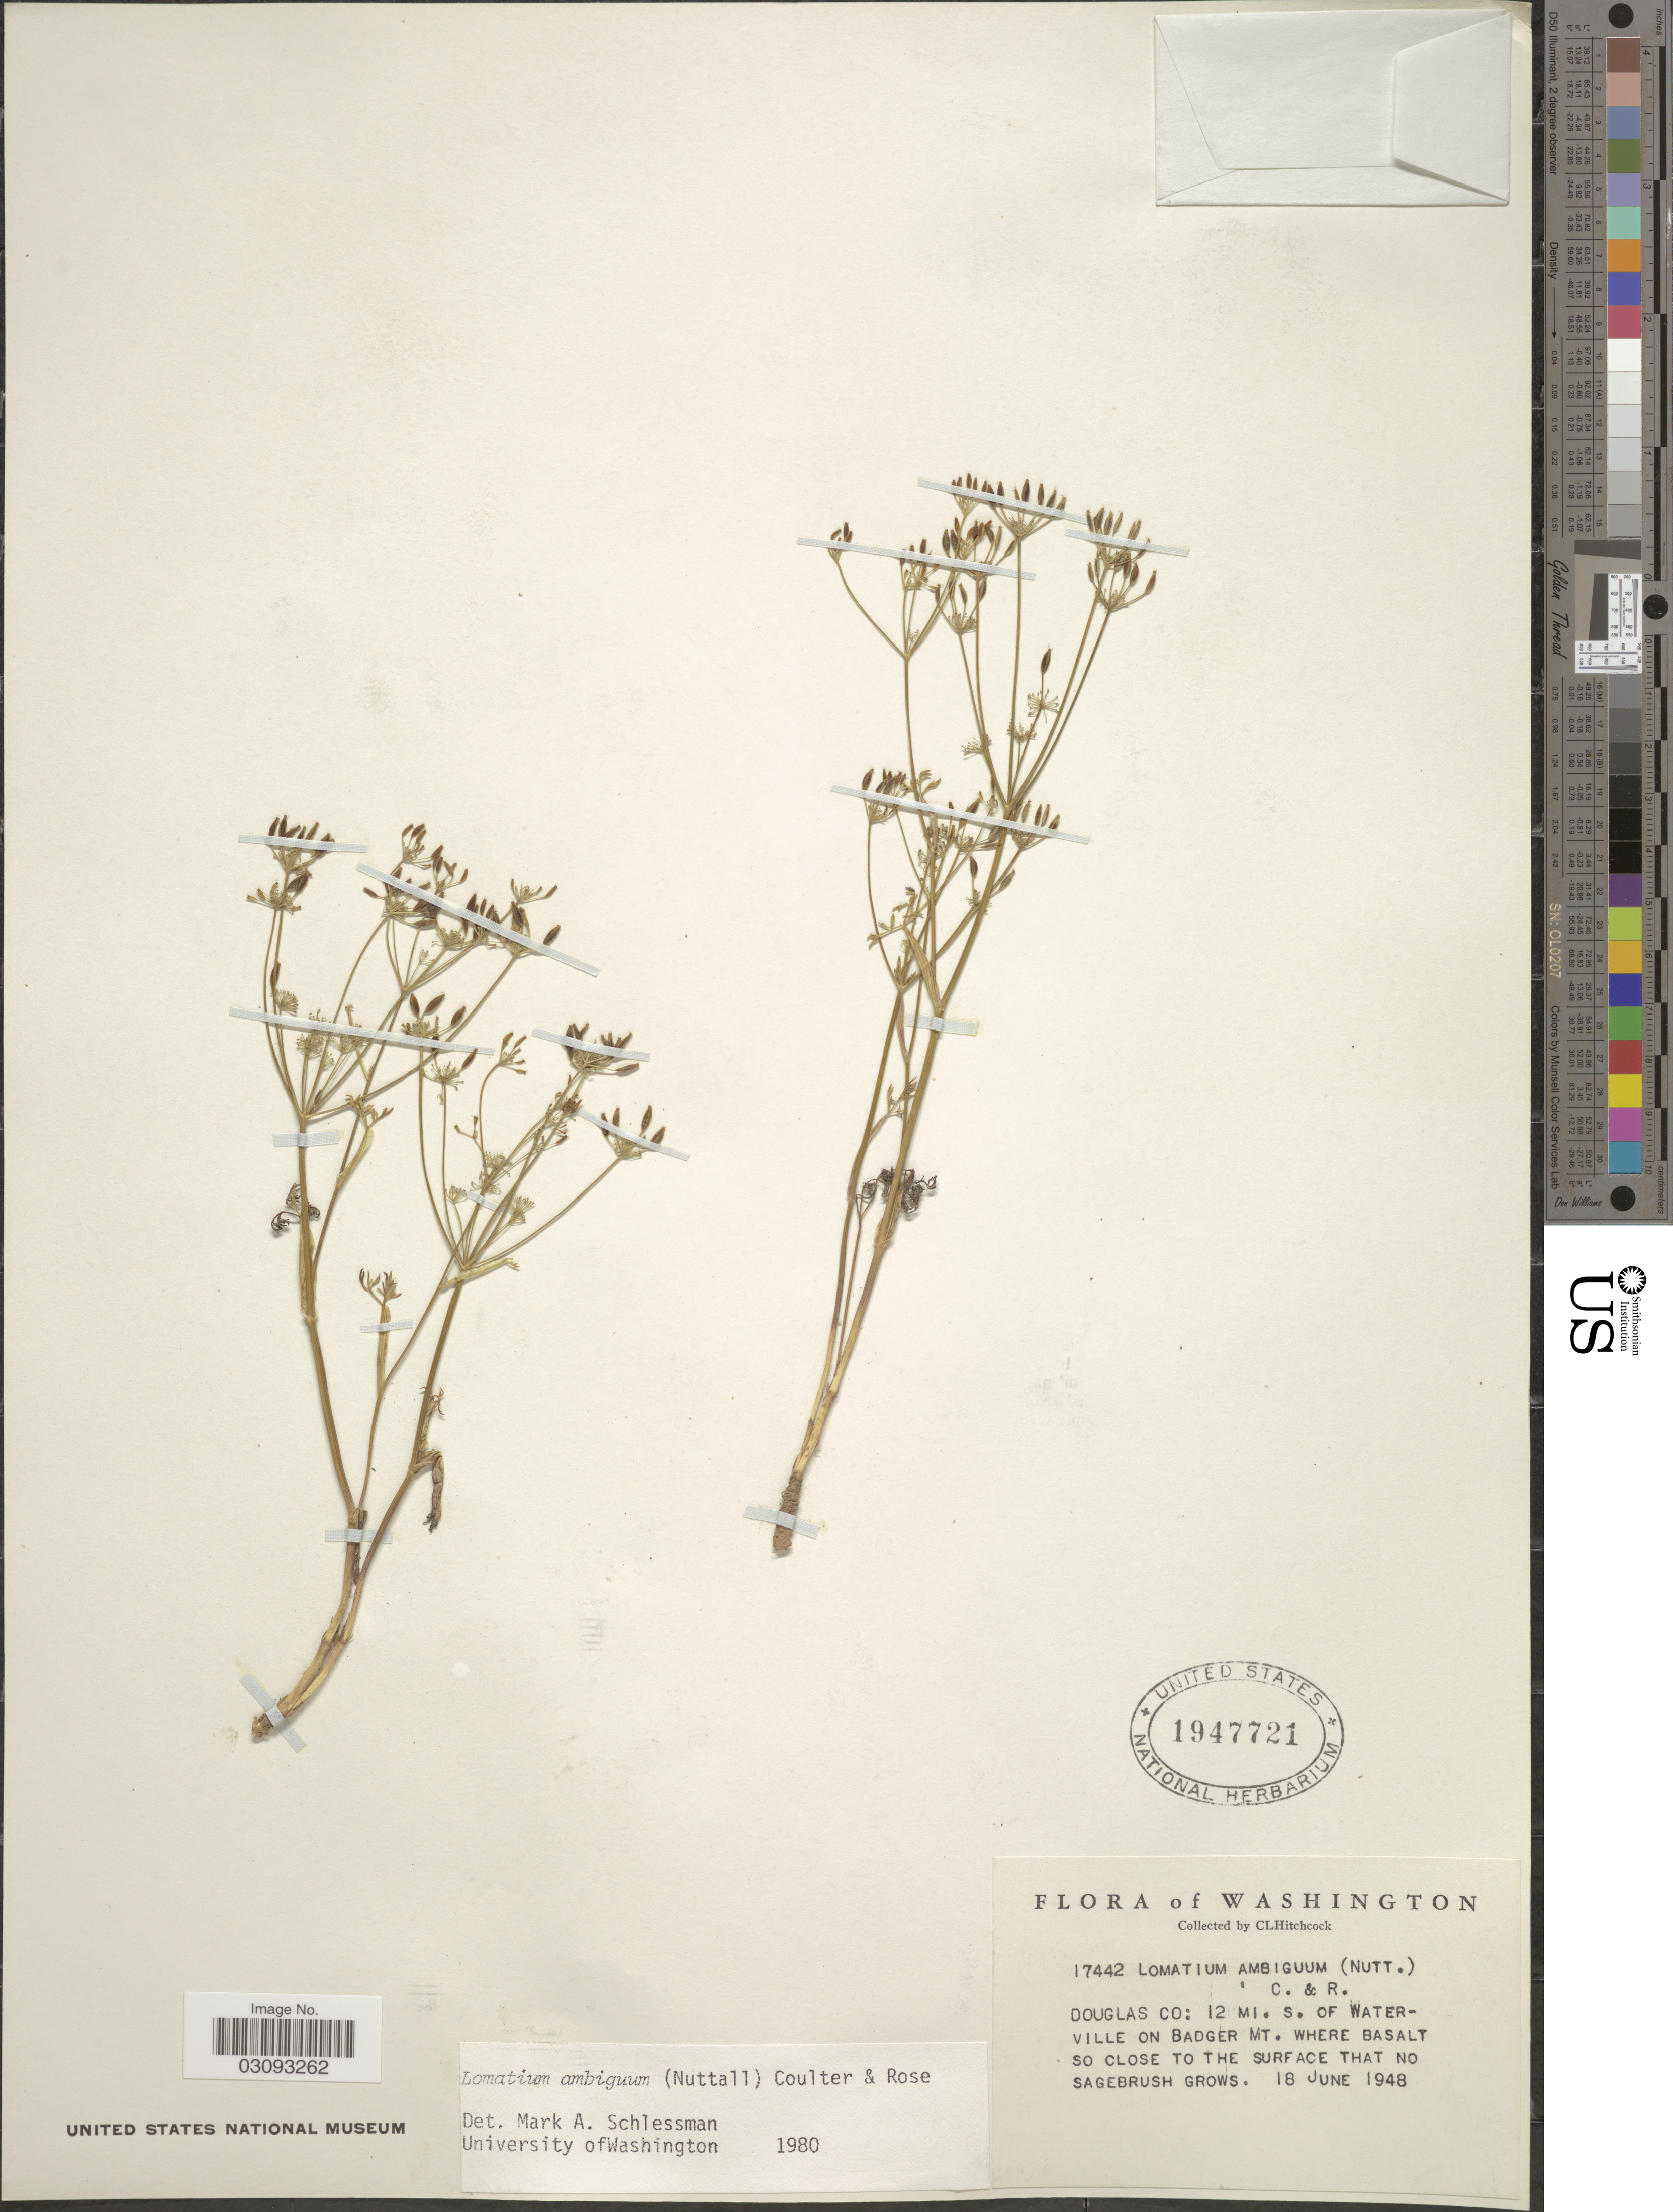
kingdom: Plantae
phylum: Tracheophyta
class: Magnoliopsida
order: Apiales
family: Apiaceae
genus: Lomatium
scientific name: Lomatium ambiguum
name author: (Nutt.) Coult. & Rose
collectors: C. L. Hitchcock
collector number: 17442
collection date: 1948-06-18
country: United States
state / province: Washington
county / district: Douglas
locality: Douglas Co: 12 mi. s. of Waterville on Badger Mt.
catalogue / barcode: US 1947721